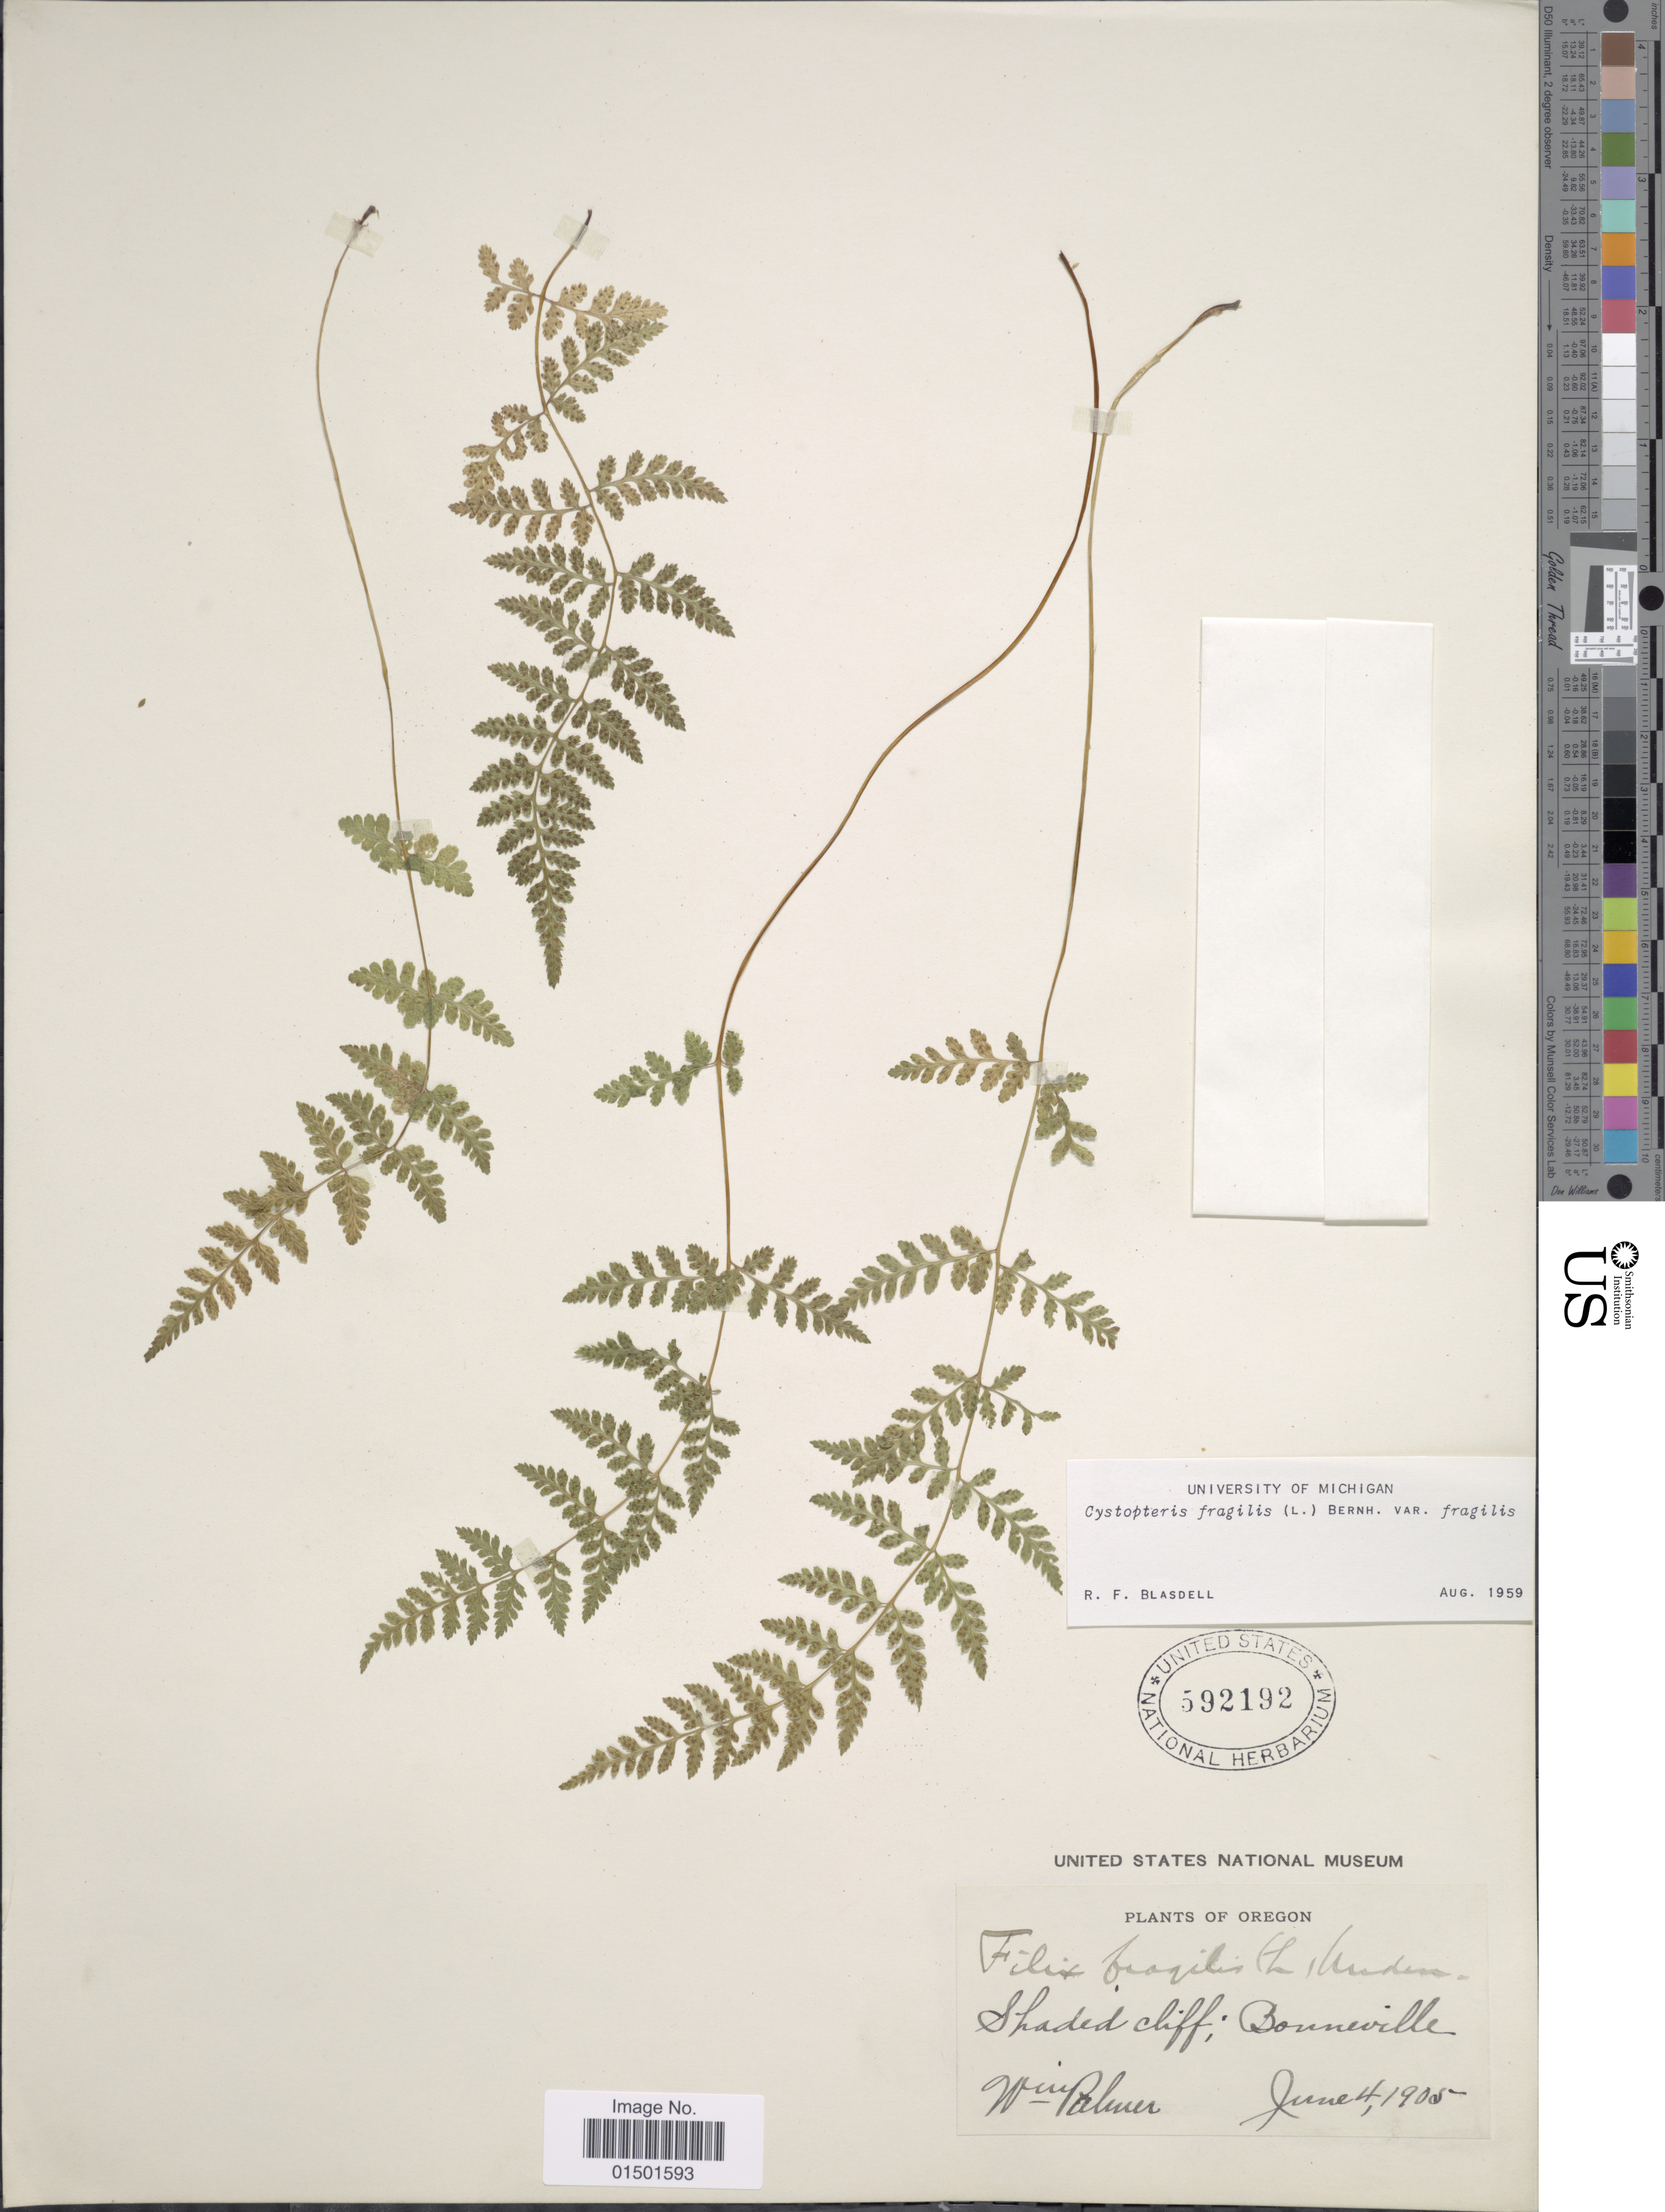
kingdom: Plantae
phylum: Tracheophyta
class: Polypodiopsida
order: Polypodiales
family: Cystopteridaceae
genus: Cystopteris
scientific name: Cystopteris fragilis var. fragilis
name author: (L.) Bernh.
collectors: W. Palmer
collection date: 1905-06-04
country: United States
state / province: Oregon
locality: Shaded Cliff; Bonneville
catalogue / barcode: US 592192